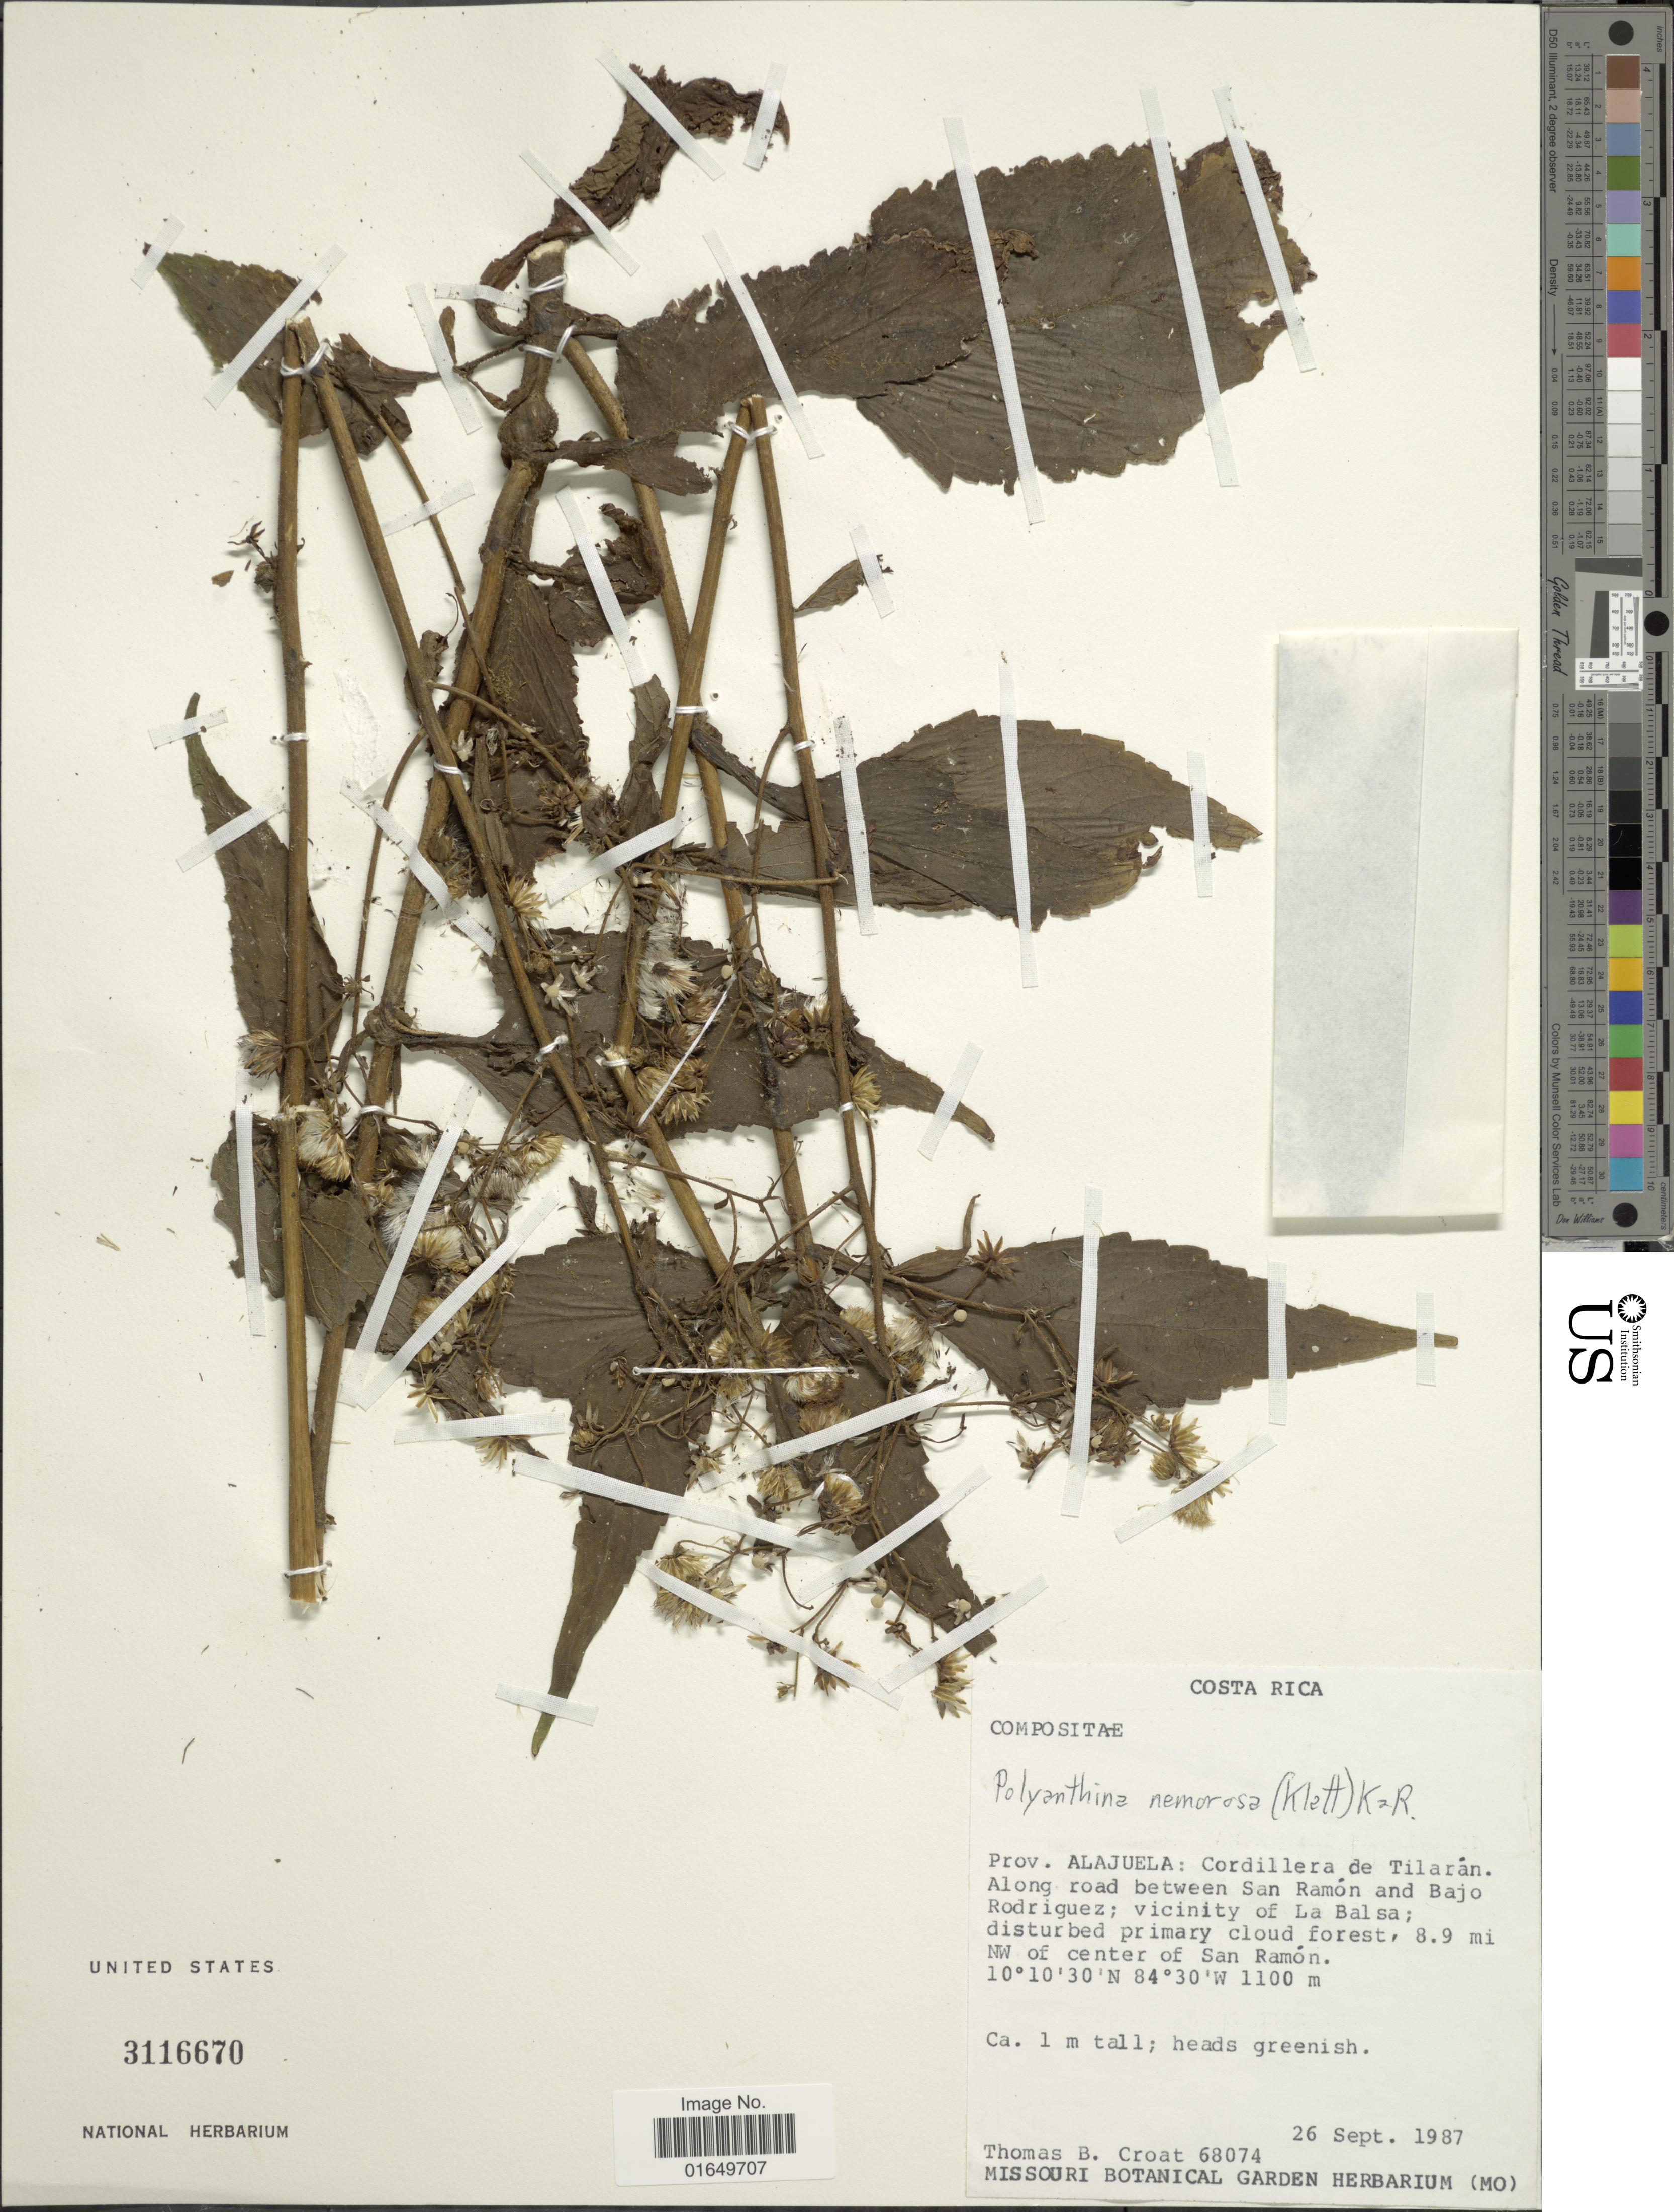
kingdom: Plantae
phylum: Tracheophyta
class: Magnoliopsida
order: Asterales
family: Asteraceae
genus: Polyanthina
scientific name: Polyanthina nemorosa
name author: (Klatt) R.M. King & H. Rob.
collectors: T. B. Croat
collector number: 68074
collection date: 1987-09-26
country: Costa Rica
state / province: Alajuela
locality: Cordillera de Tilarán. Along road between San Ramón and Bajo Rodriguez; vicinity of La Balsa; 8.9 mi NW of center of San Ramón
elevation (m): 1100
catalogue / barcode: US 3116670